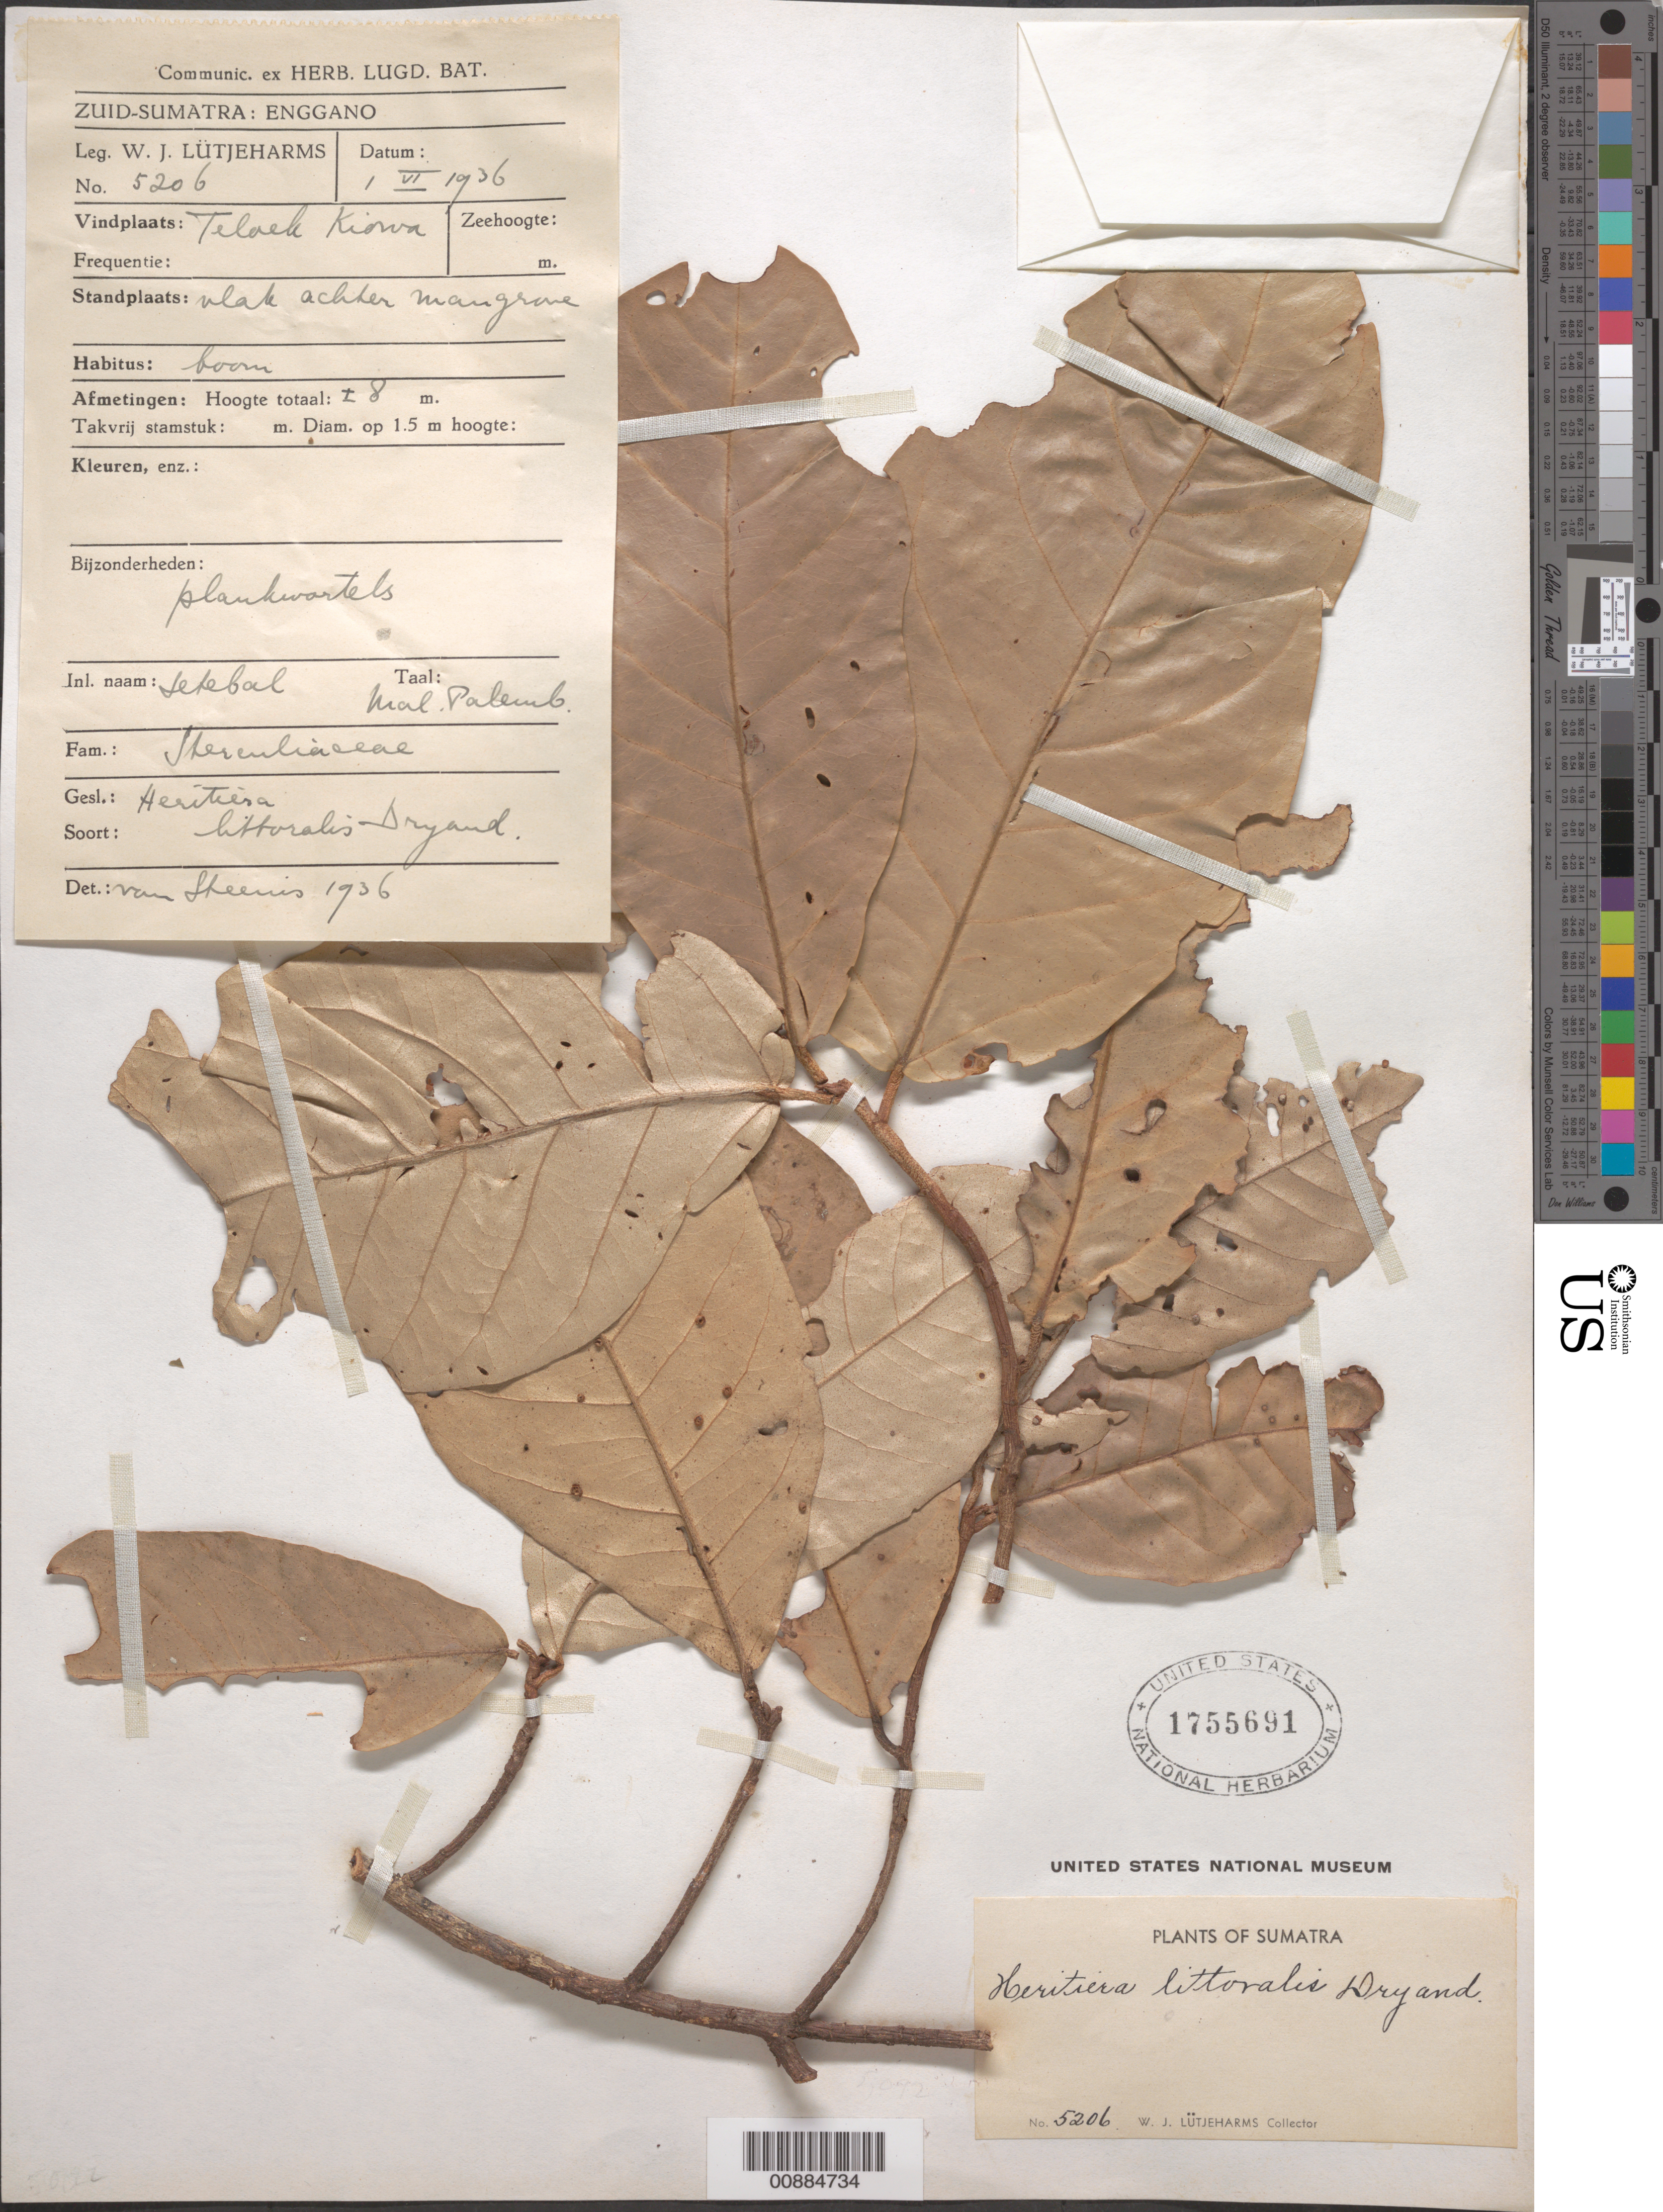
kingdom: Plantae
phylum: Tracheophyta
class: Magnoliopsida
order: Malvales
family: Malvaceae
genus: Heritiera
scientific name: Heritiera littoralis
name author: Aiton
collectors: W. Lütjeharms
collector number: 5206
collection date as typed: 01 Jun 1936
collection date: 1936-06-01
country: Indonesia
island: Sumatra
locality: Telaeh Kiowa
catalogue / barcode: US 1755691